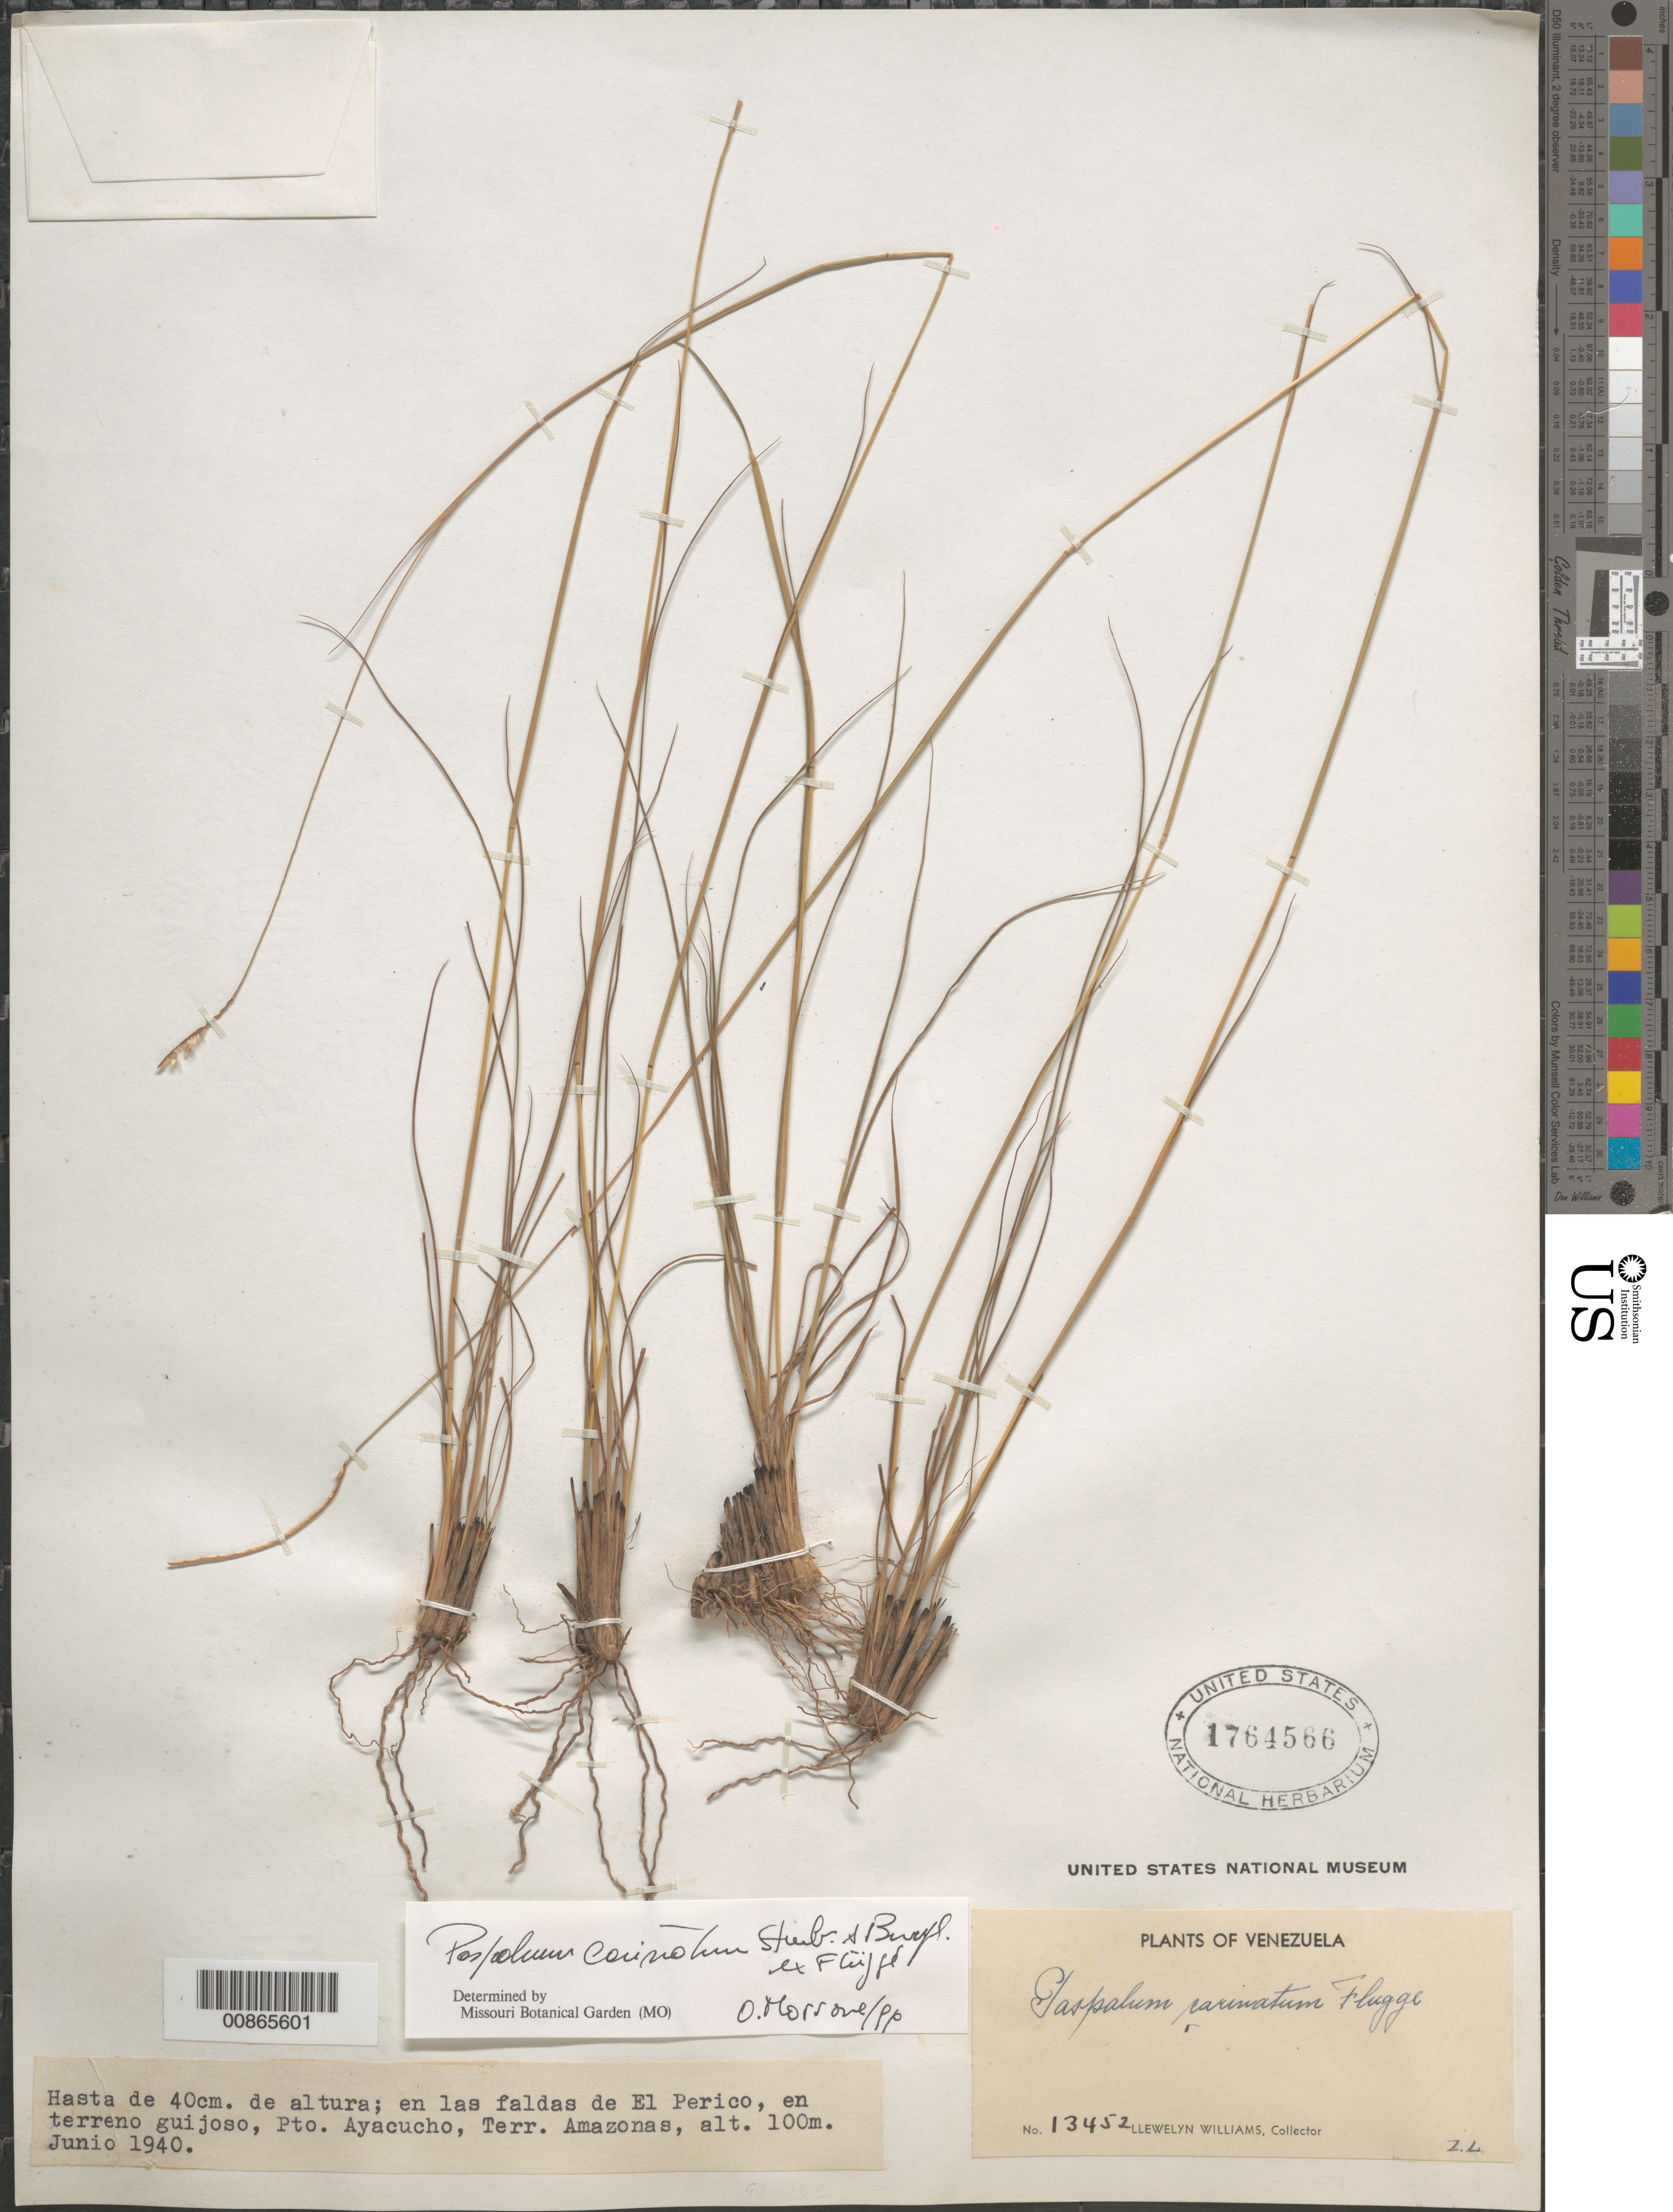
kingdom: Plantae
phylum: Tracheophyta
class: Liliopsida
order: Poales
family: Poaceae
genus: Paspalum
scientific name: Paspalum carinatum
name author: Humb. & Bonpl. ex Flüggé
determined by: Morrone, O. N., (SI), Instituto de Botánica Darwinion (Argentina)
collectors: Ll. Williams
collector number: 13452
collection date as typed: Jun-40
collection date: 1940-06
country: Venezuela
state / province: Amazonas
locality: Puerto Ayacucho, El Perico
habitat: Terreno guijoso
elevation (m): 100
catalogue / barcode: US 1764566